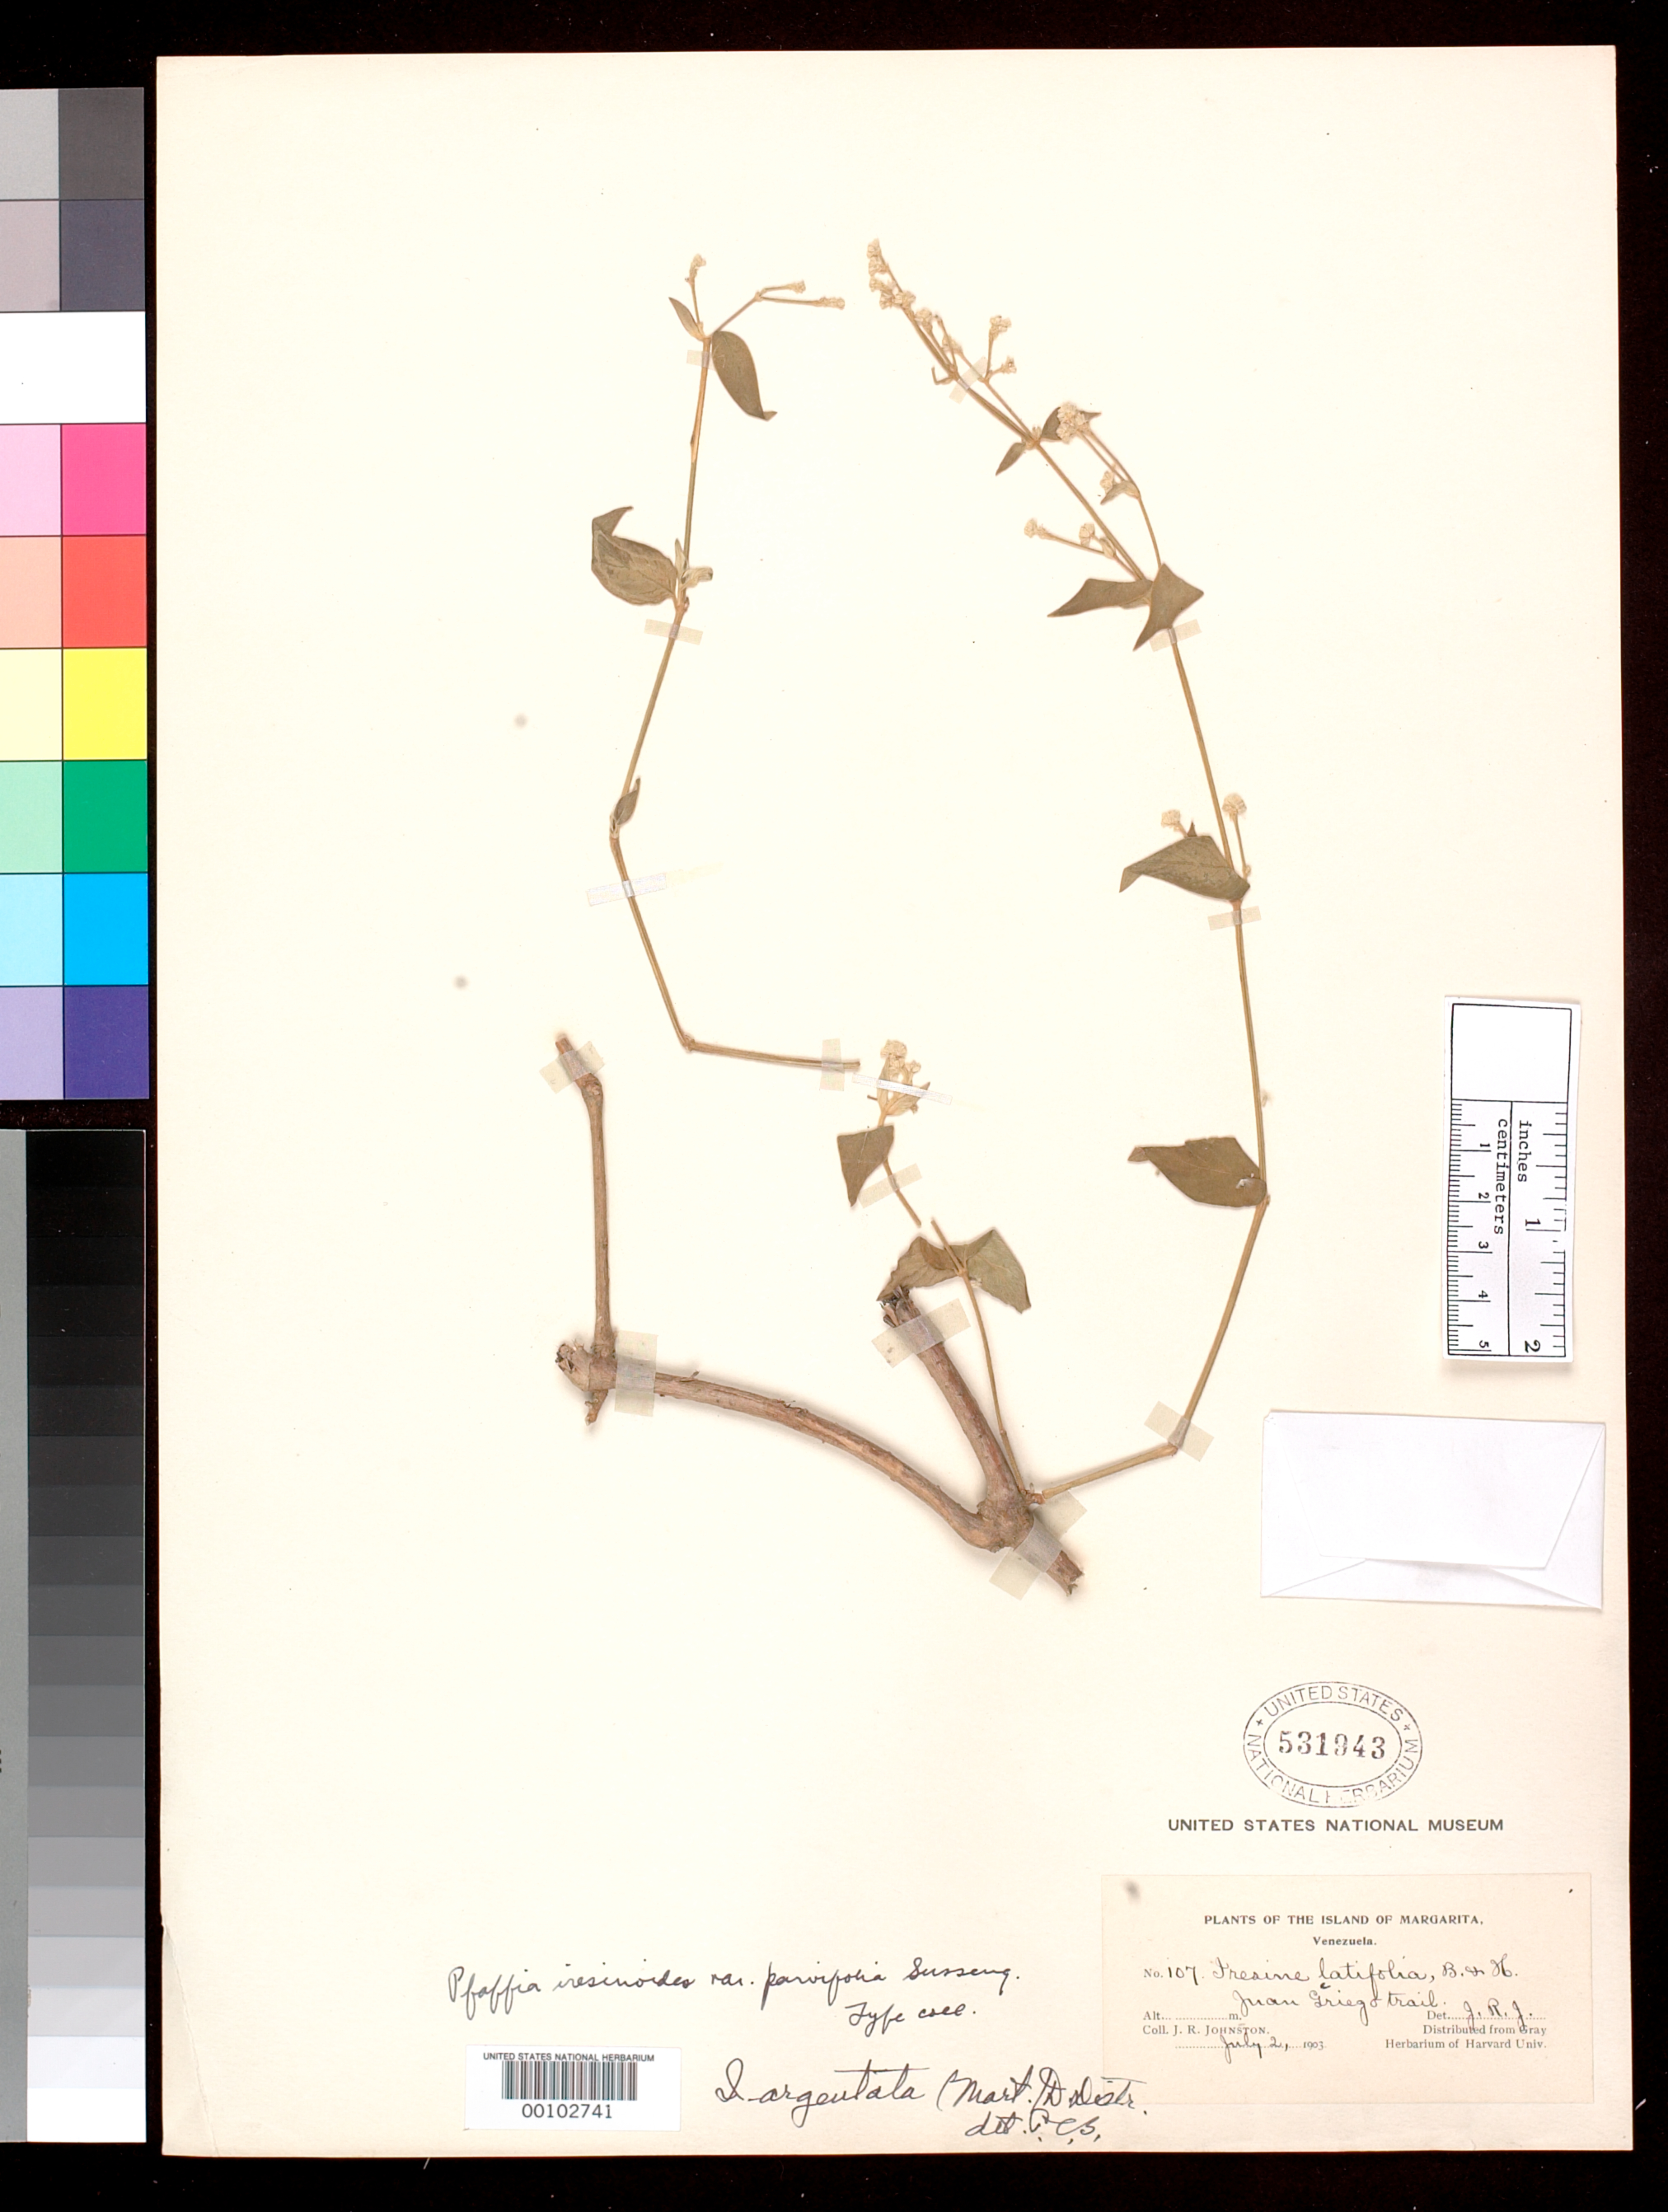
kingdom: Plantae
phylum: Tracheophyta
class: Magnoliopsida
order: Caryophyllales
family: Amaranthaceae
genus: Pfaffia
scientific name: Pfaffia iresinoides var. parvifolia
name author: Suess.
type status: Isotype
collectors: J. Johnston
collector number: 107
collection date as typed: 02 Jul 1903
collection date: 1903-07-02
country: Venezuela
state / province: Nueva Esparta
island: Margarita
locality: Juan Griego trail.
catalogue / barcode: US 531943